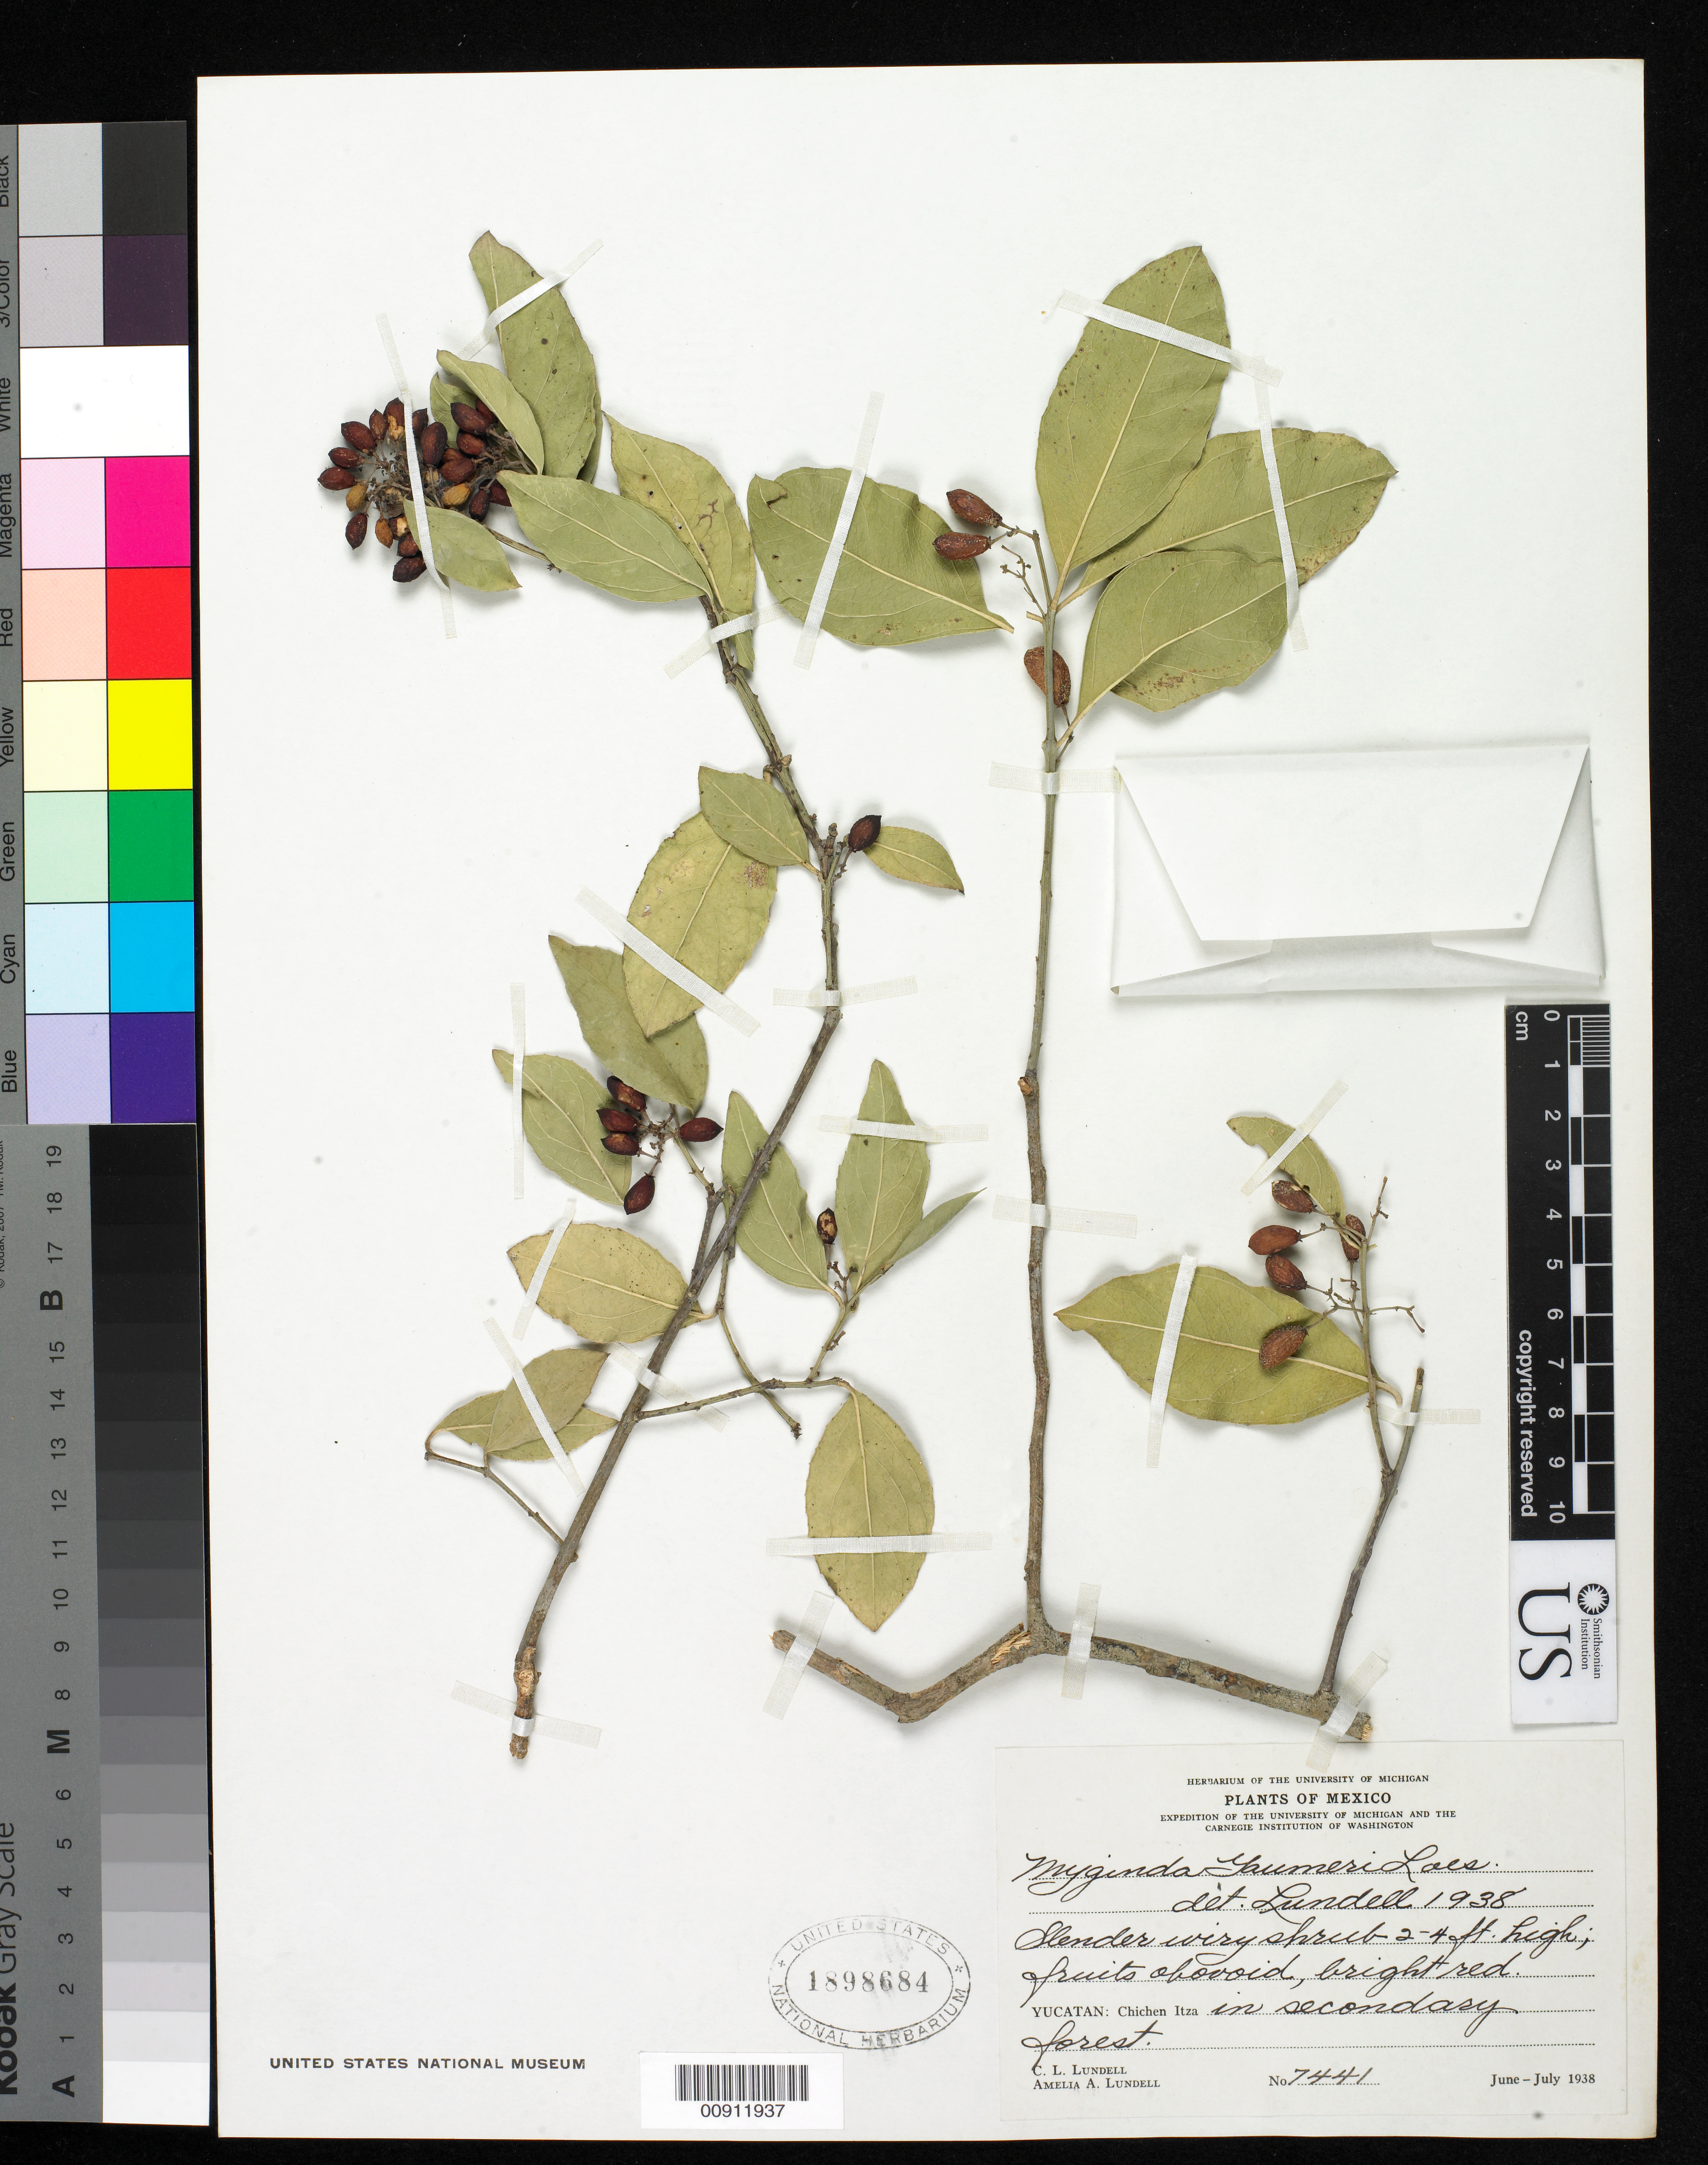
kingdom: Plantae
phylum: Tracheophyta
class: Magnoliopsida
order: Celastrales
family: Celastraceae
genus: Crossopetalum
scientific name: Crossopetalum gaumeri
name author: (Loes.) Lundell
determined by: Barrie, F. R.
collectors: C. L. Lundell & A. A. Lundell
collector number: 7441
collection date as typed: Jun 1938 to -- Jul 1938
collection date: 1938-06/1938-07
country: Mexico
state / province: Yucatán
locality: Yucatán: Chichen Itza.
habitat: In secondary forest.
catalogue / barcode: US 1898684